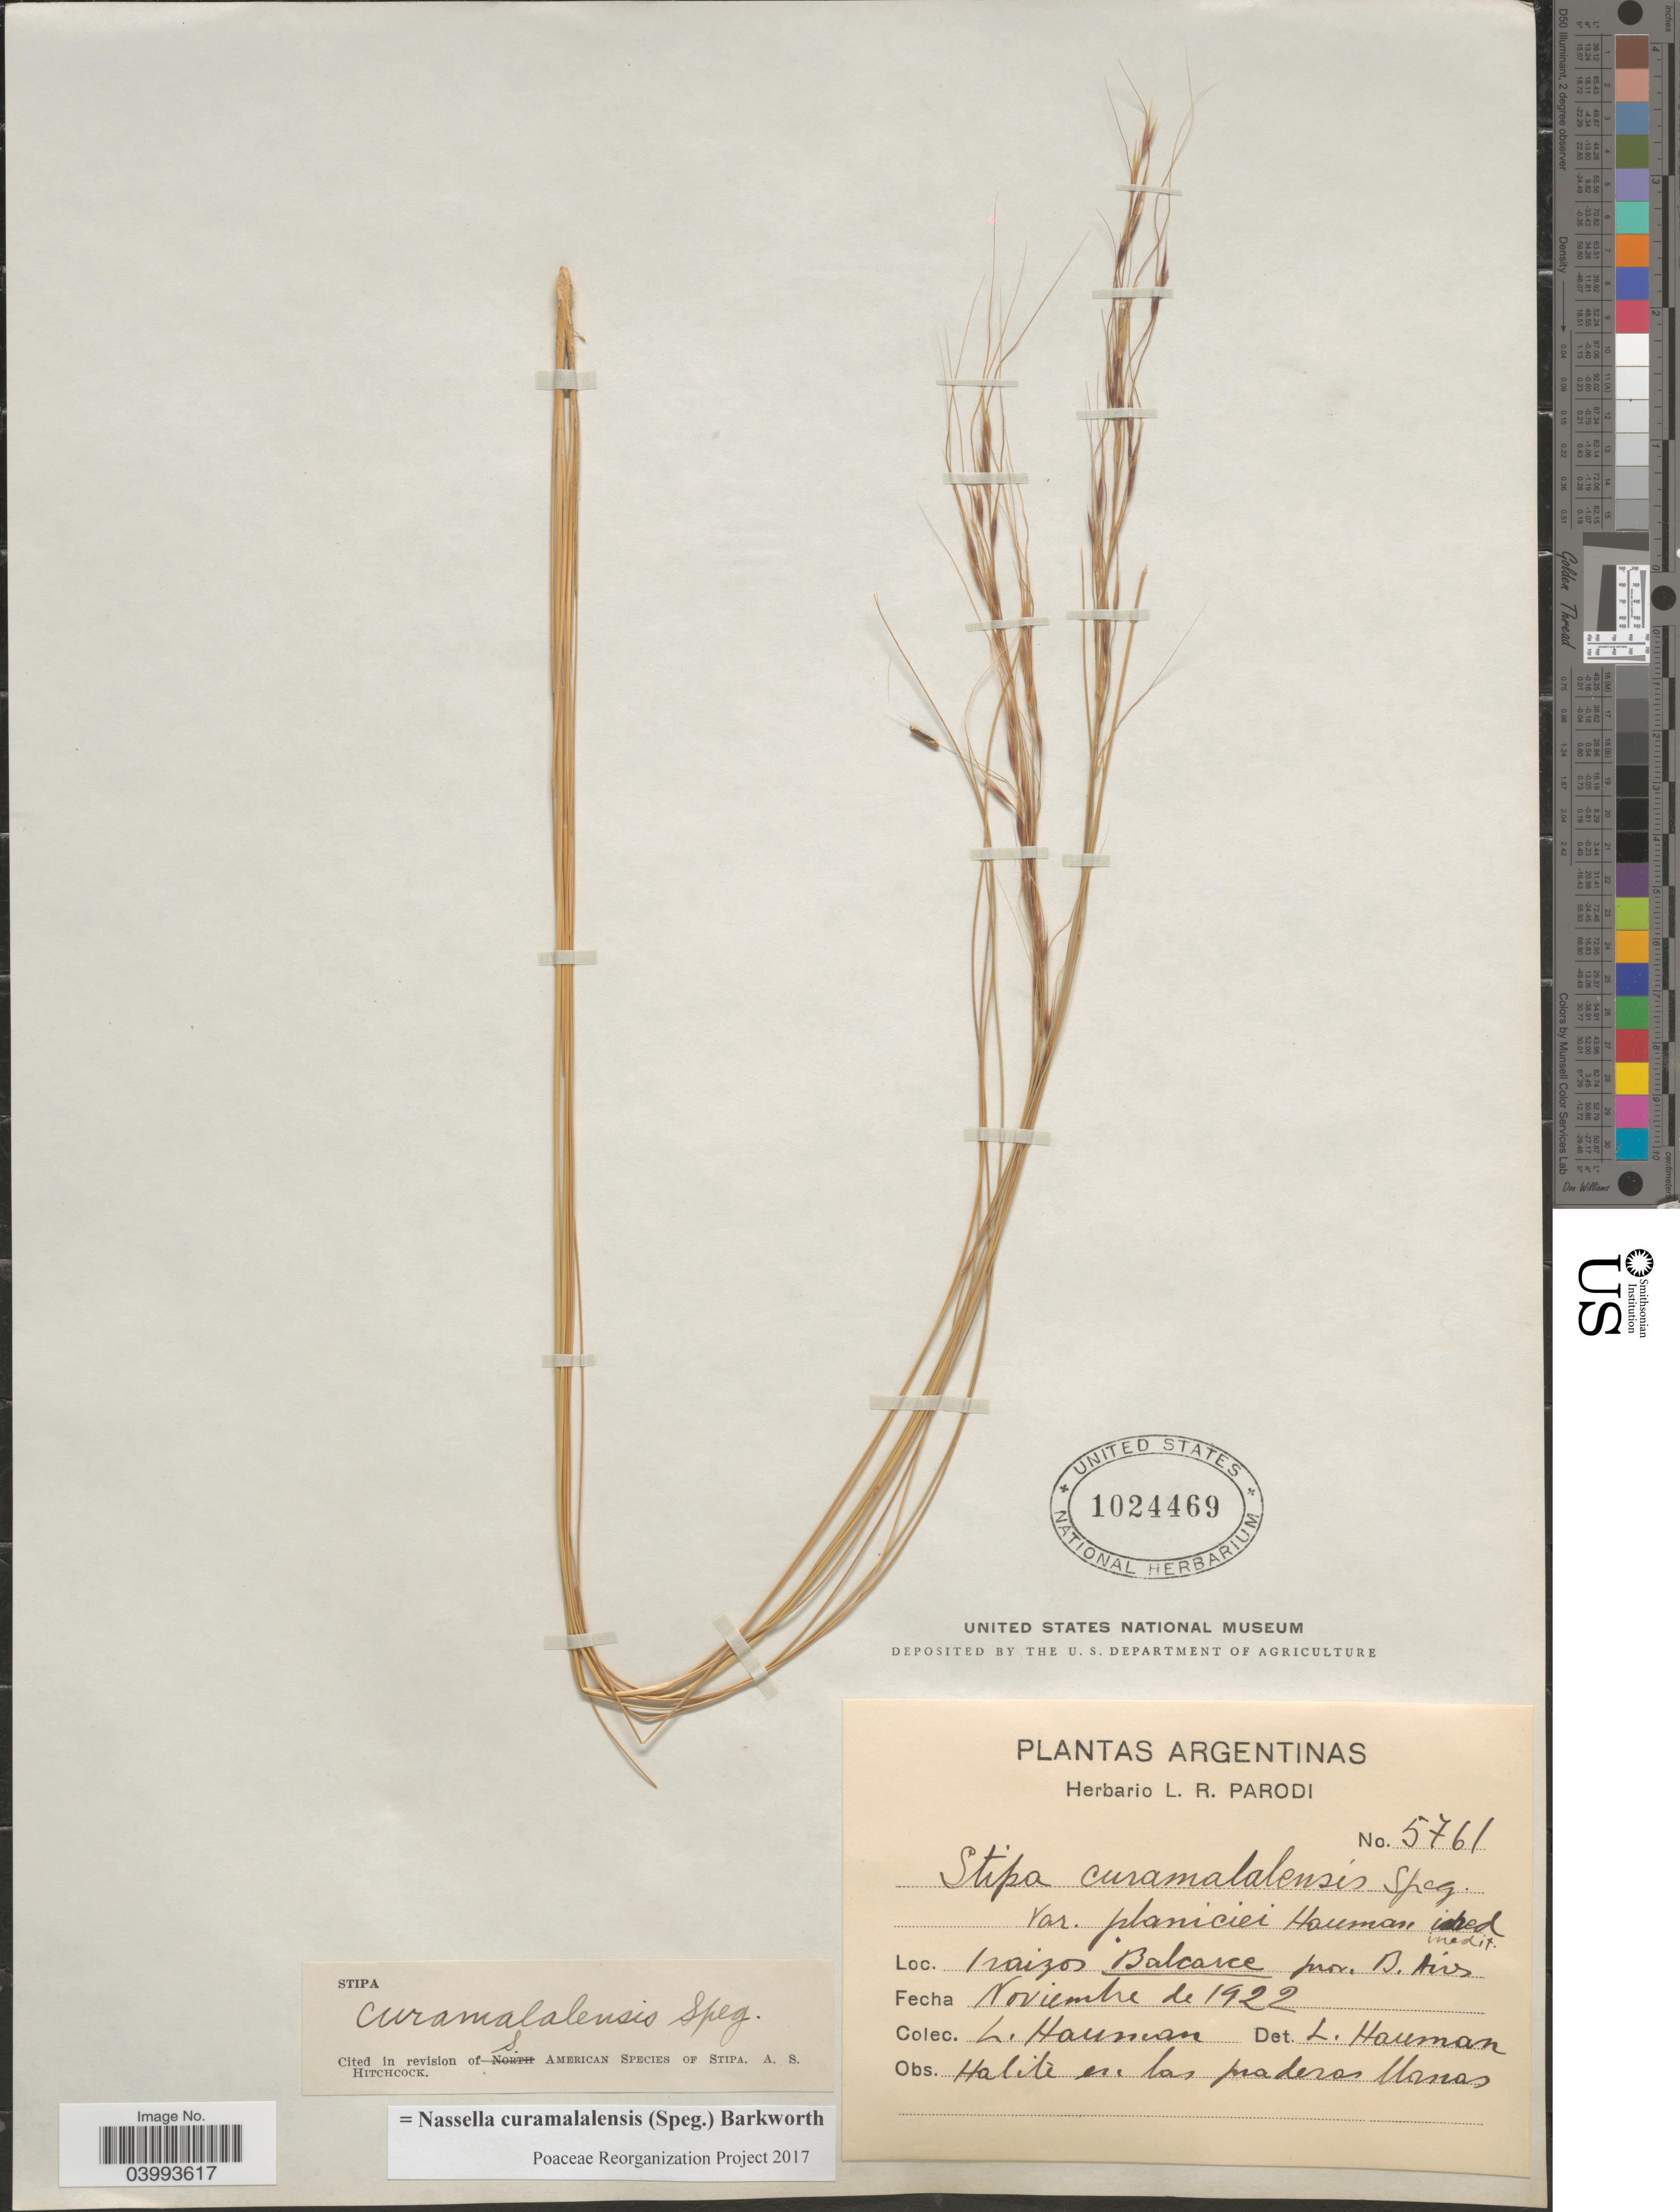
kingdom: Plantae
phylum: Tracheophyta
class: Liliopsida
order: Poales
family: Poaceae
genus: Nassella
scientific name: Nassella curamalalensis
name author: (Speg.) Barkworth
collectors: L. Hauman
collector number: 5761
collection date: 1922-11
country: Argentina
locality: Iraizoz Balcarce prov. B. Aires.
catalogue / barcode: US 1024469